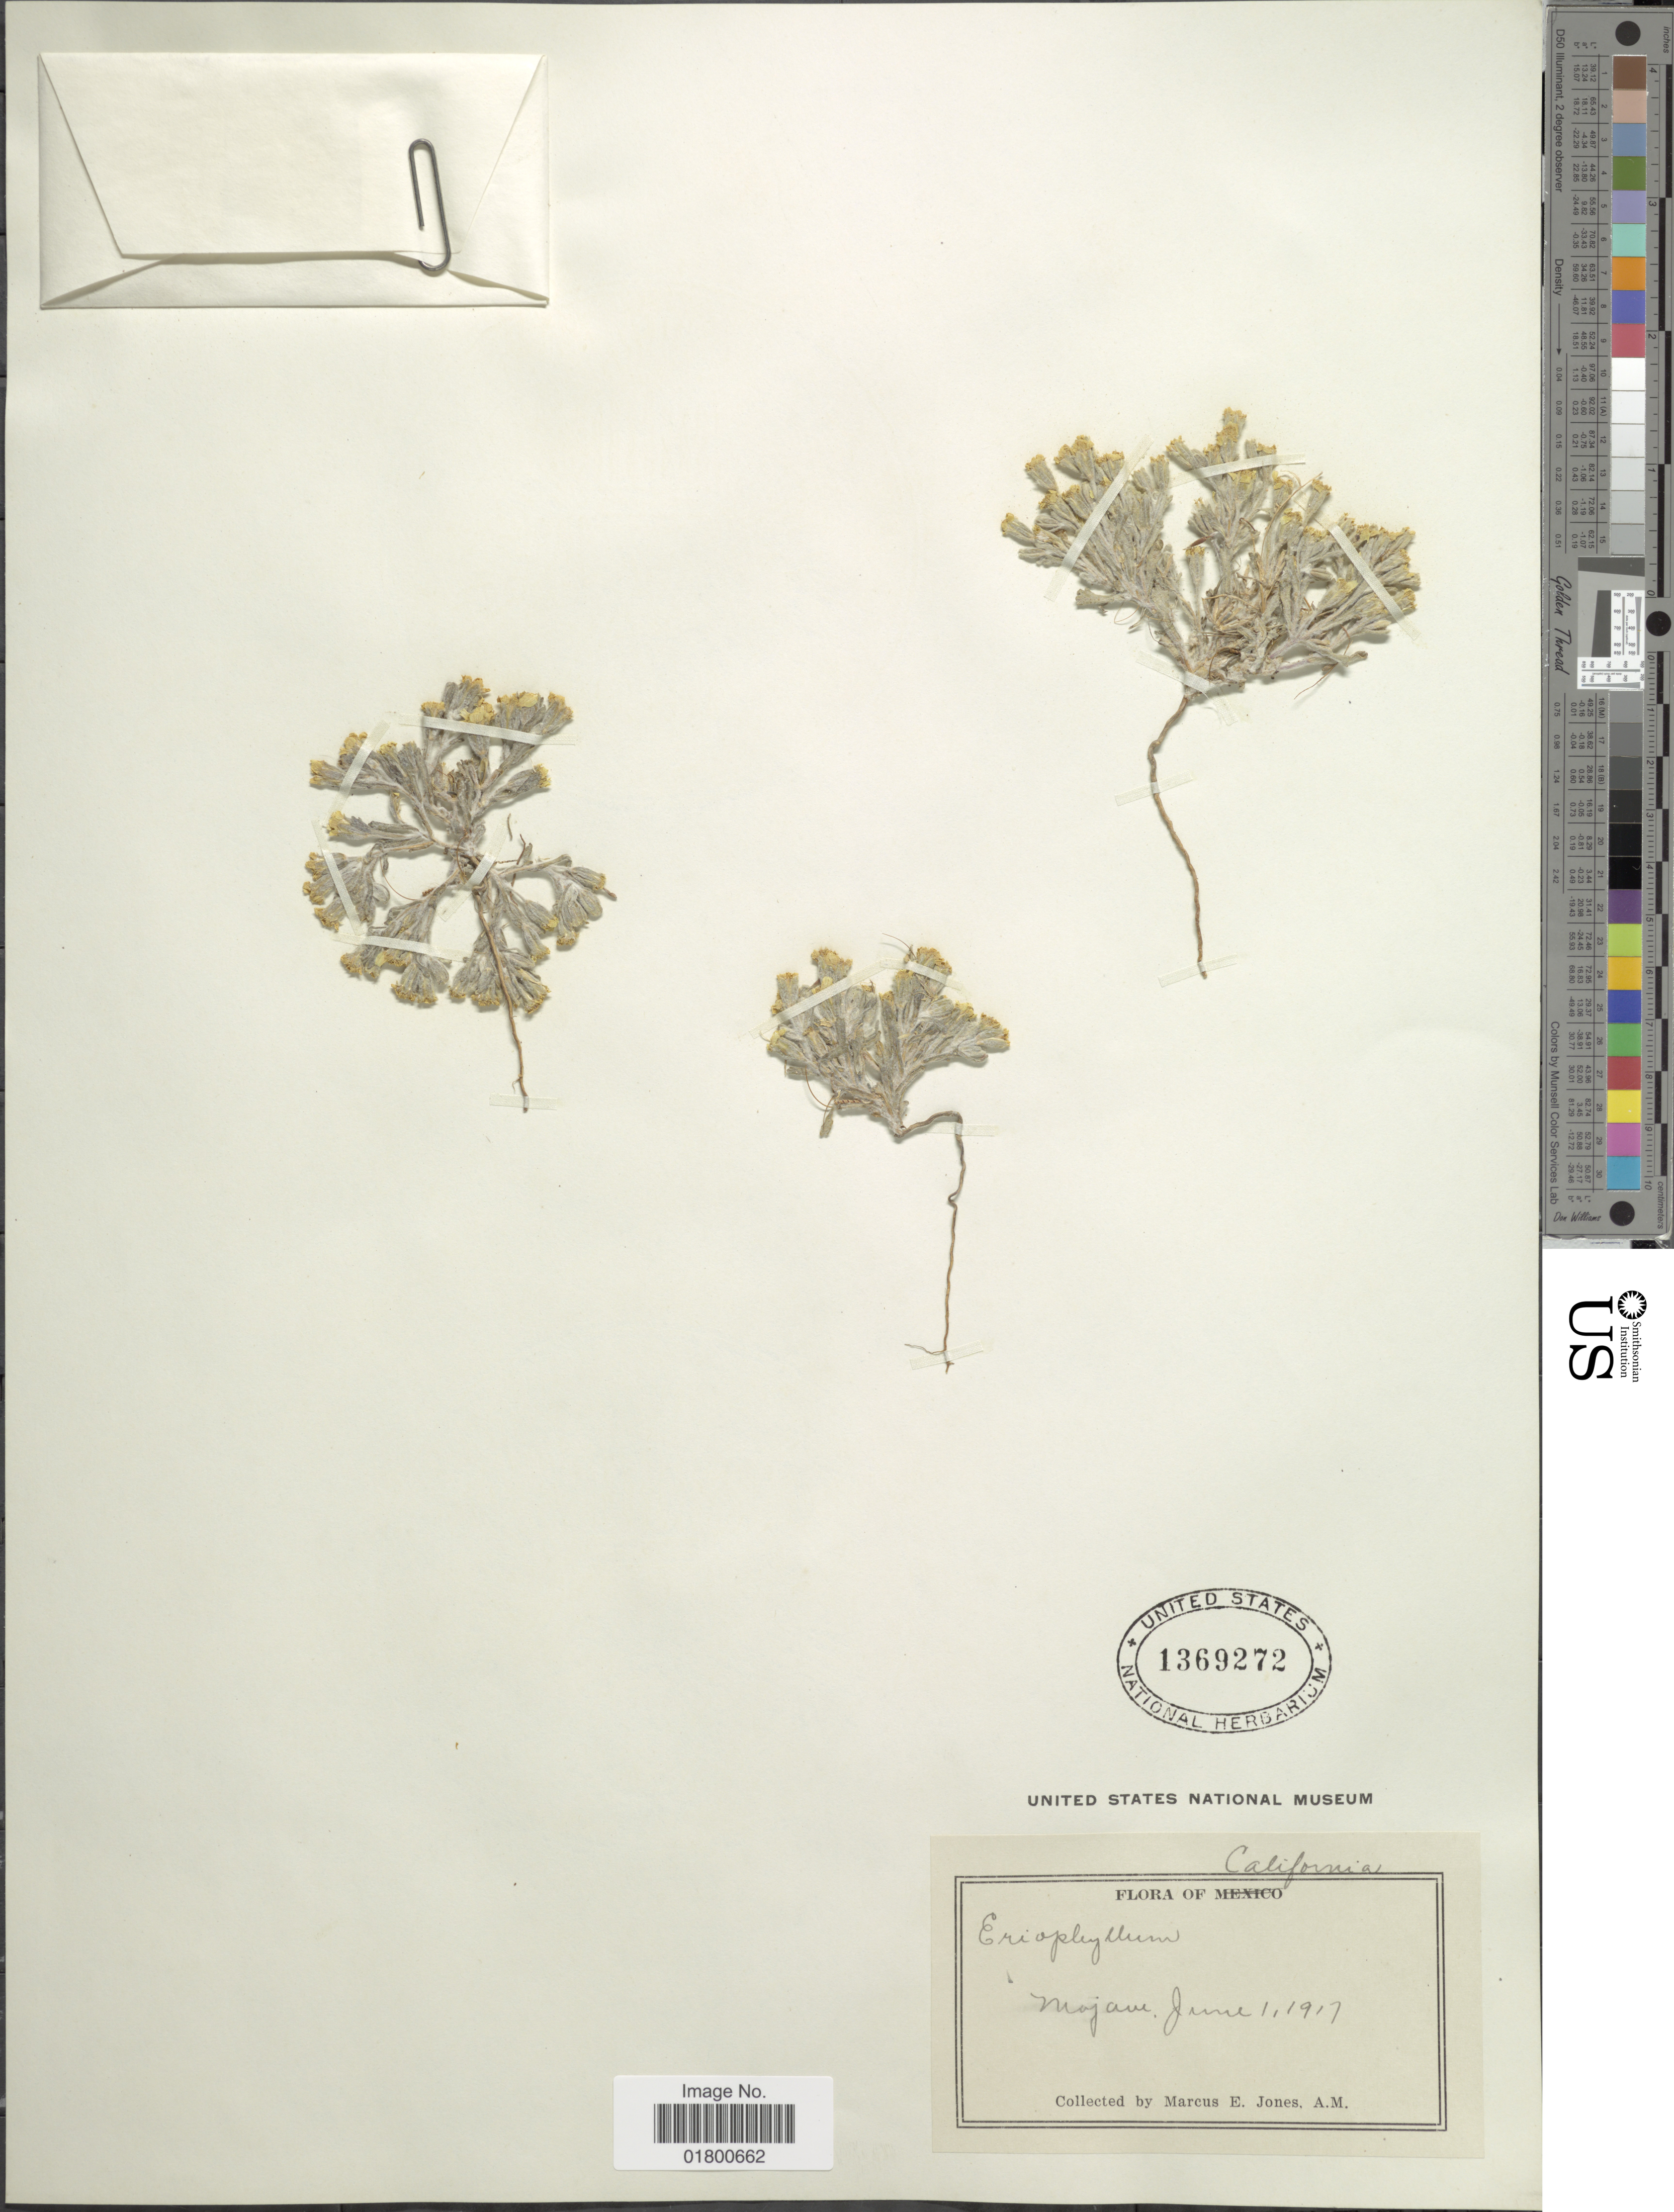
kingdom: Plantae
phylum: Tracheophyta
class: Magnoliopsida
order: Asterales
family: Asteraceae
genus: Eriophyllum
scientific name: Eriophyllum watsonii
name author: A. Gray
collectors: M. E. Jones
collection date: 1917-06-01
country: United States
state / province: California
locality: Mojave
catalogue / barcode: US 1369272